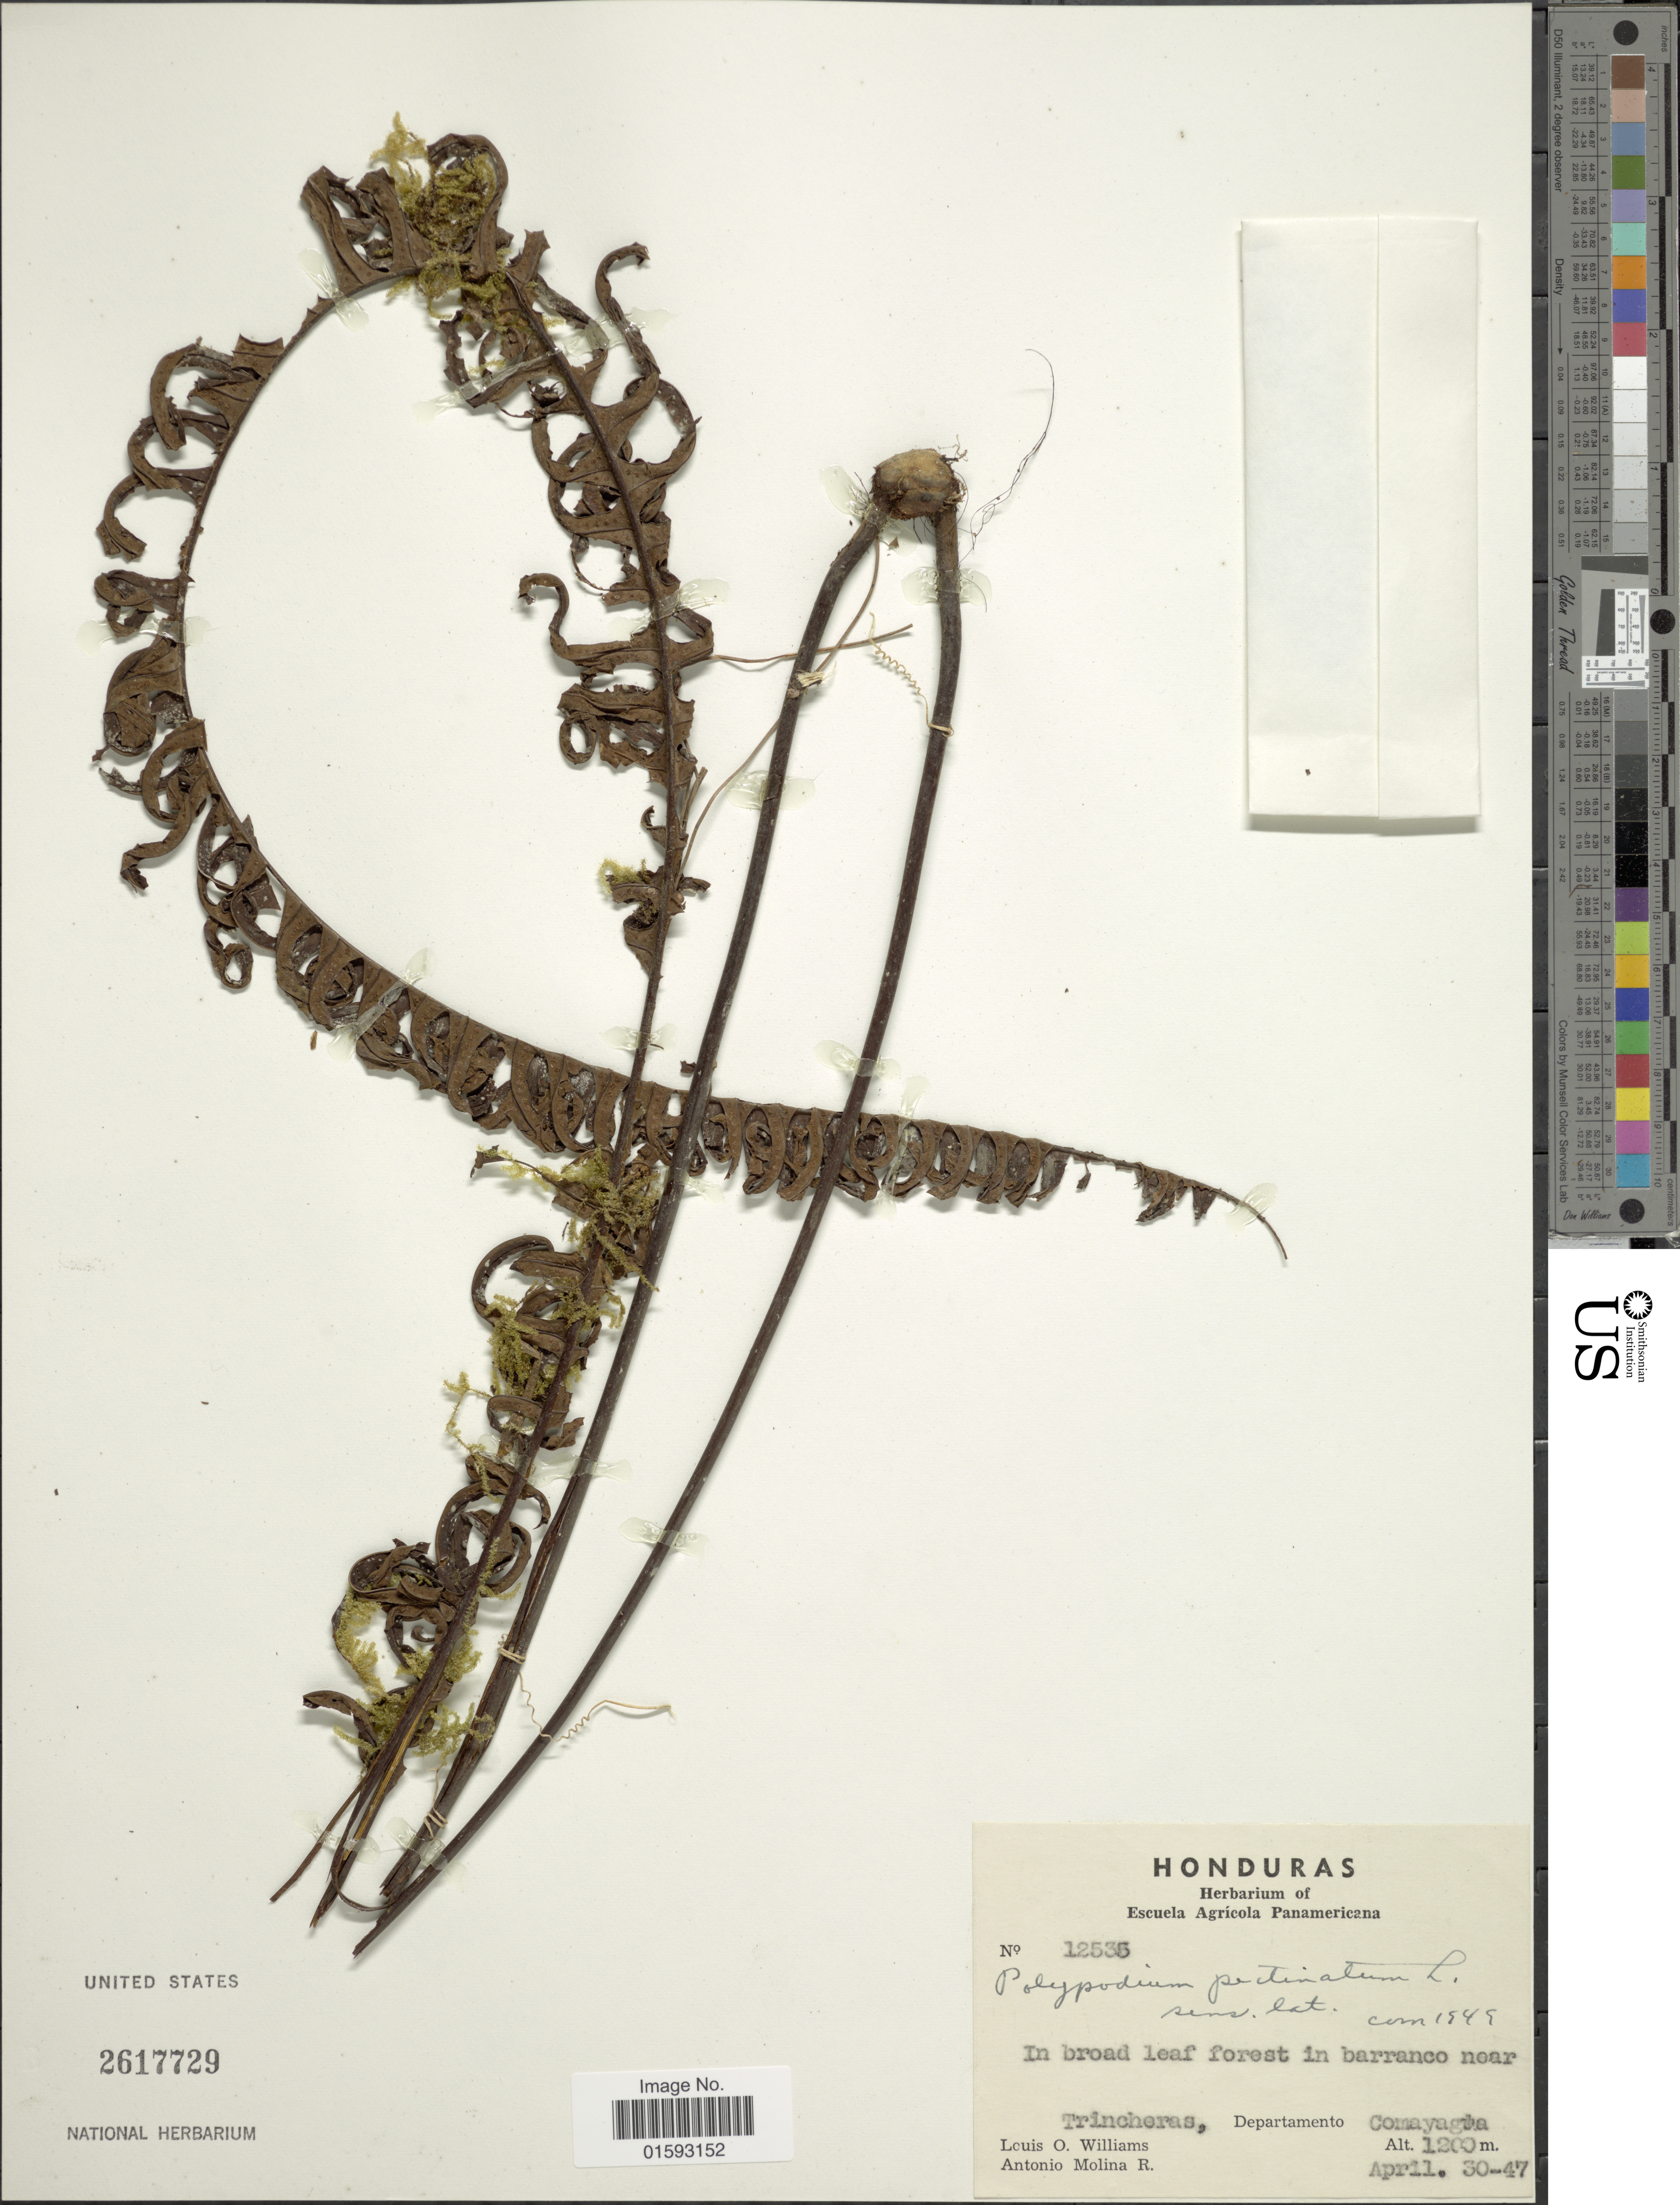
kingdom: Plantae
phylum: Tracheophyta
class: Polypodiopsida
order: Polypodiales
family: Polypodiaceae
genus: Pecluma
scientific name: Pecluma sp.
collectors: L. O. Williams & A. Molina R.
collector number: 12535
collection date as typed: Transcribed d/m/y: 30/4/47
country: Honduras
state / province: Comayagua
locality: In broad leaf forest in barranco near Trincheras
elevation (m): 1200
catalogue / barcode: US 2617729